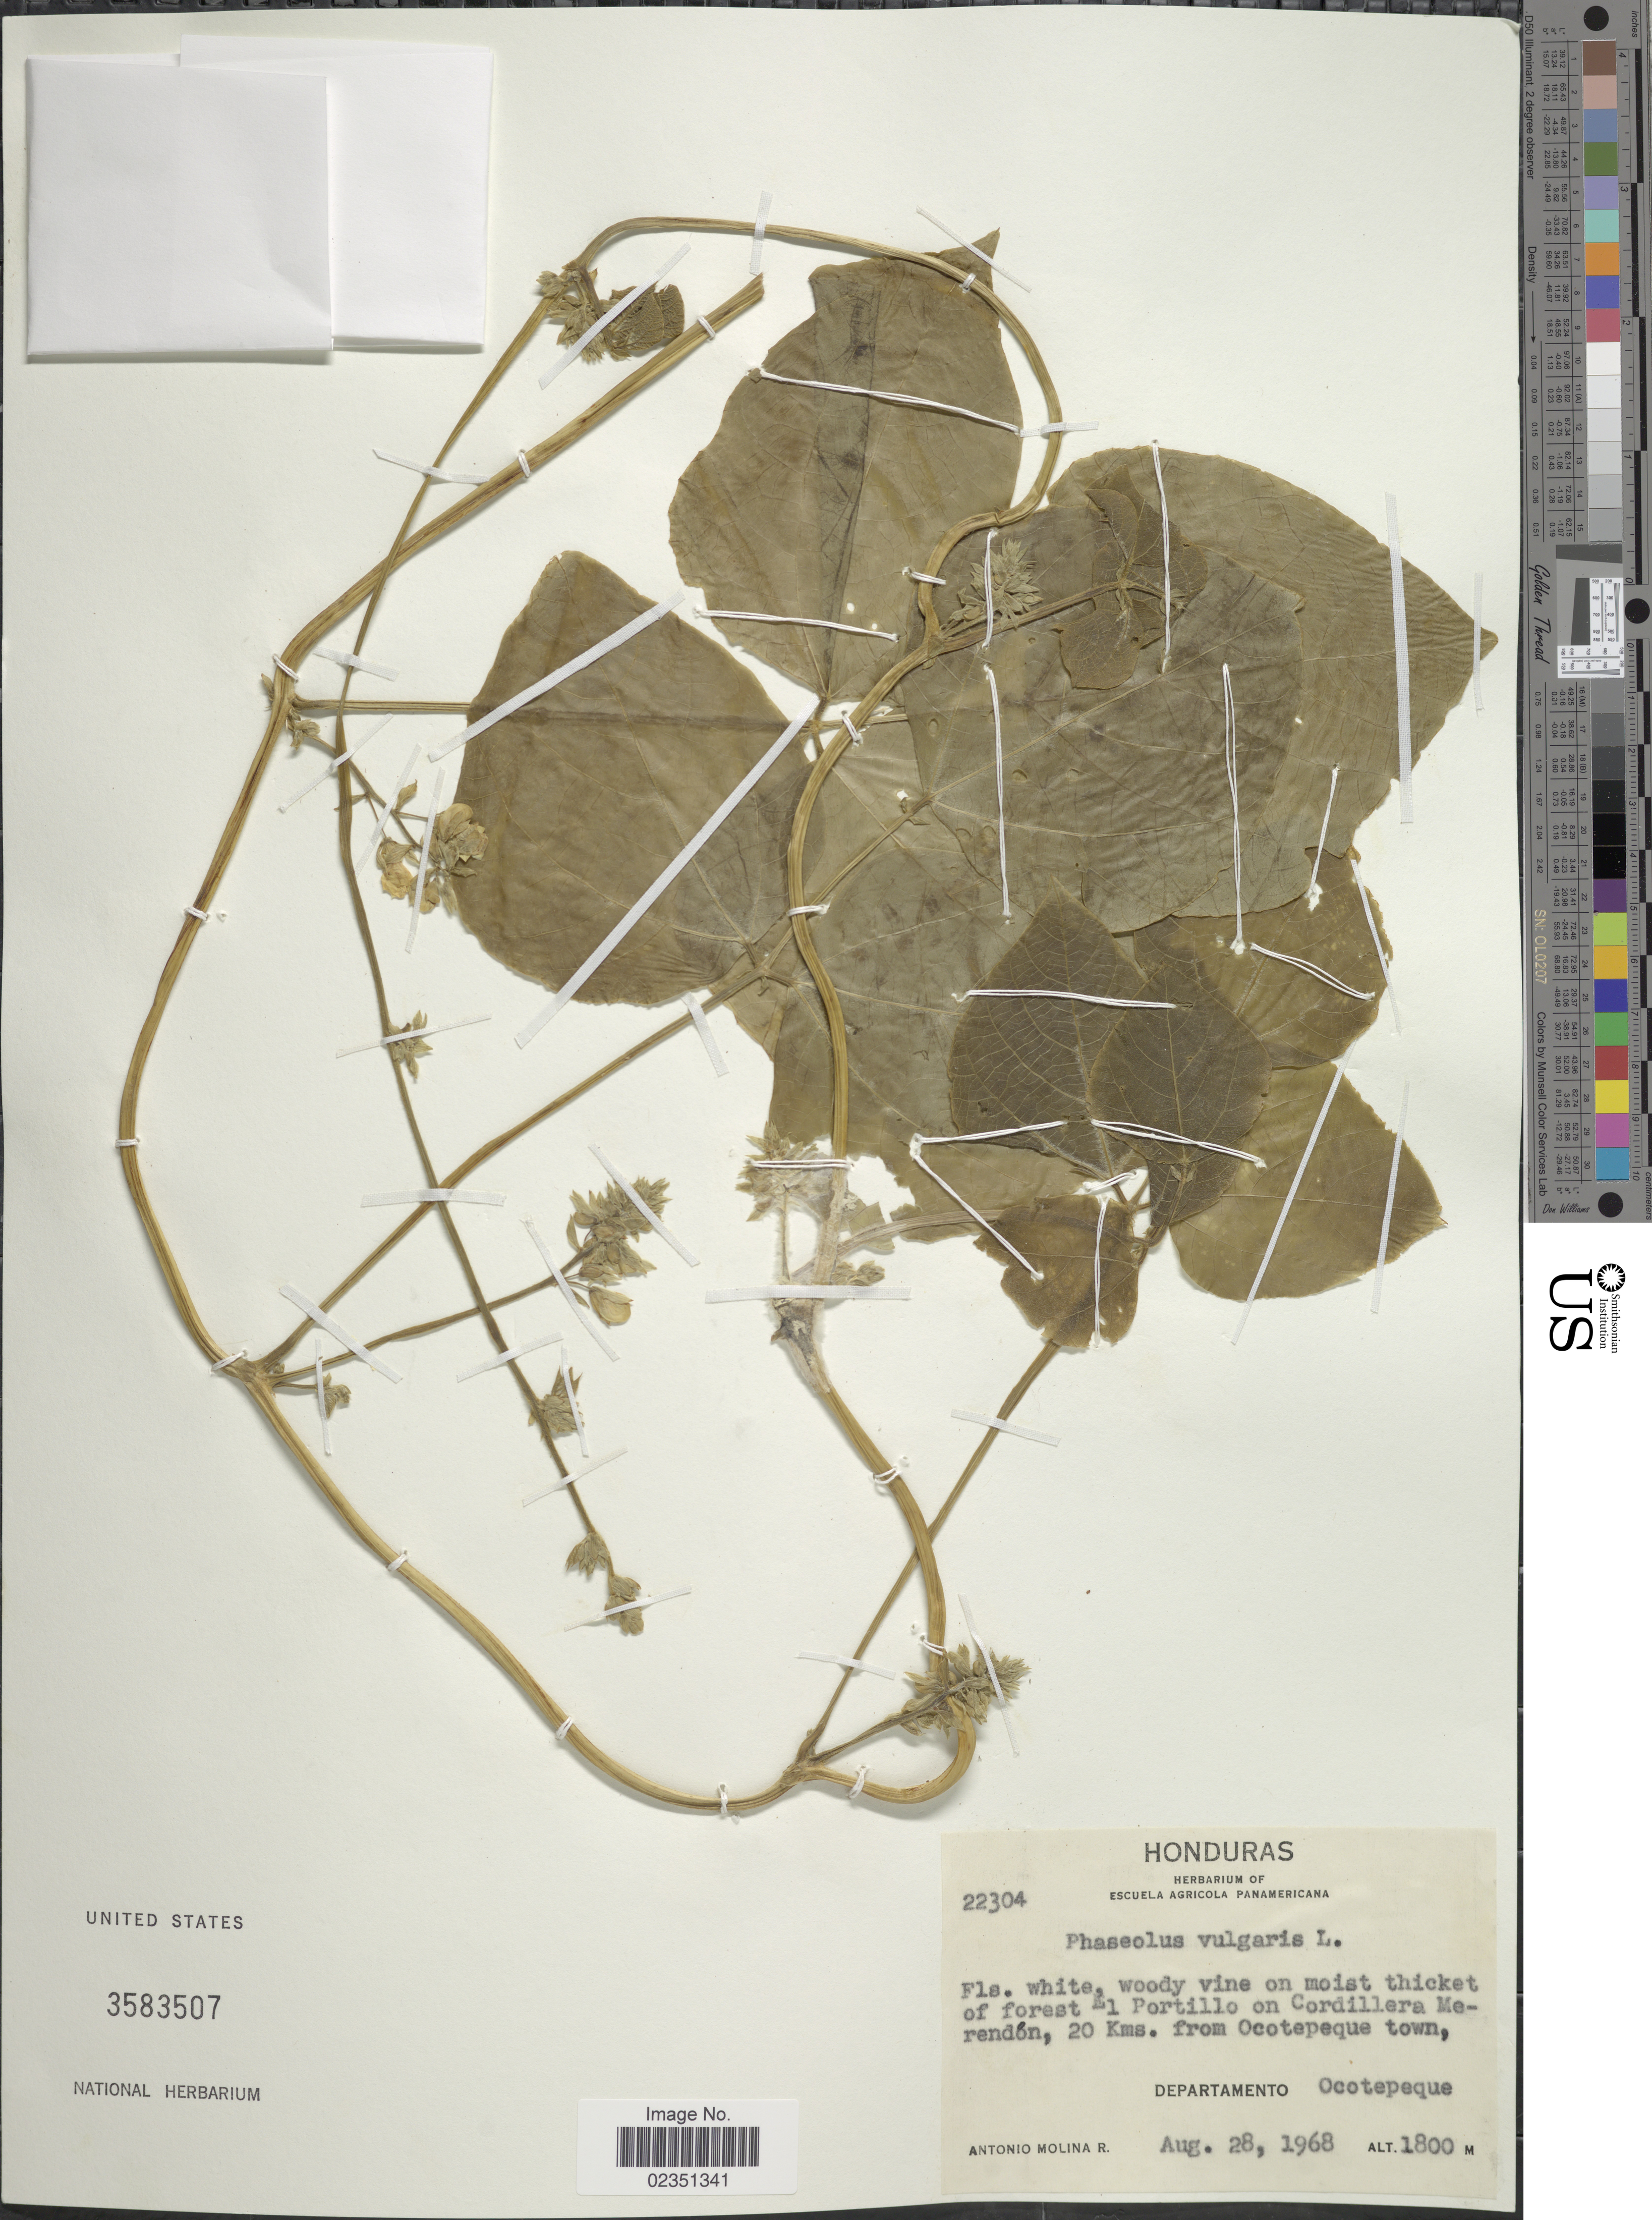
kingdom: Plantae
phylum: Tracheophyta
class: Magnoliopsida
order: Fabales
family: Fabaceae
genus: Phaseolus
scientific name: Phaseolus vulgaris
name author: L.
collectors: A. Molina R.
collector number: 22304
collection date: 1968-08-28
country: Honduras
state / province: Ocotepeque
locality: El Portillo on Cordillera Merendon, 20 kms. from Ocotepeque town.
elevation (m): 1800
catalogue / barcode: US 3583507